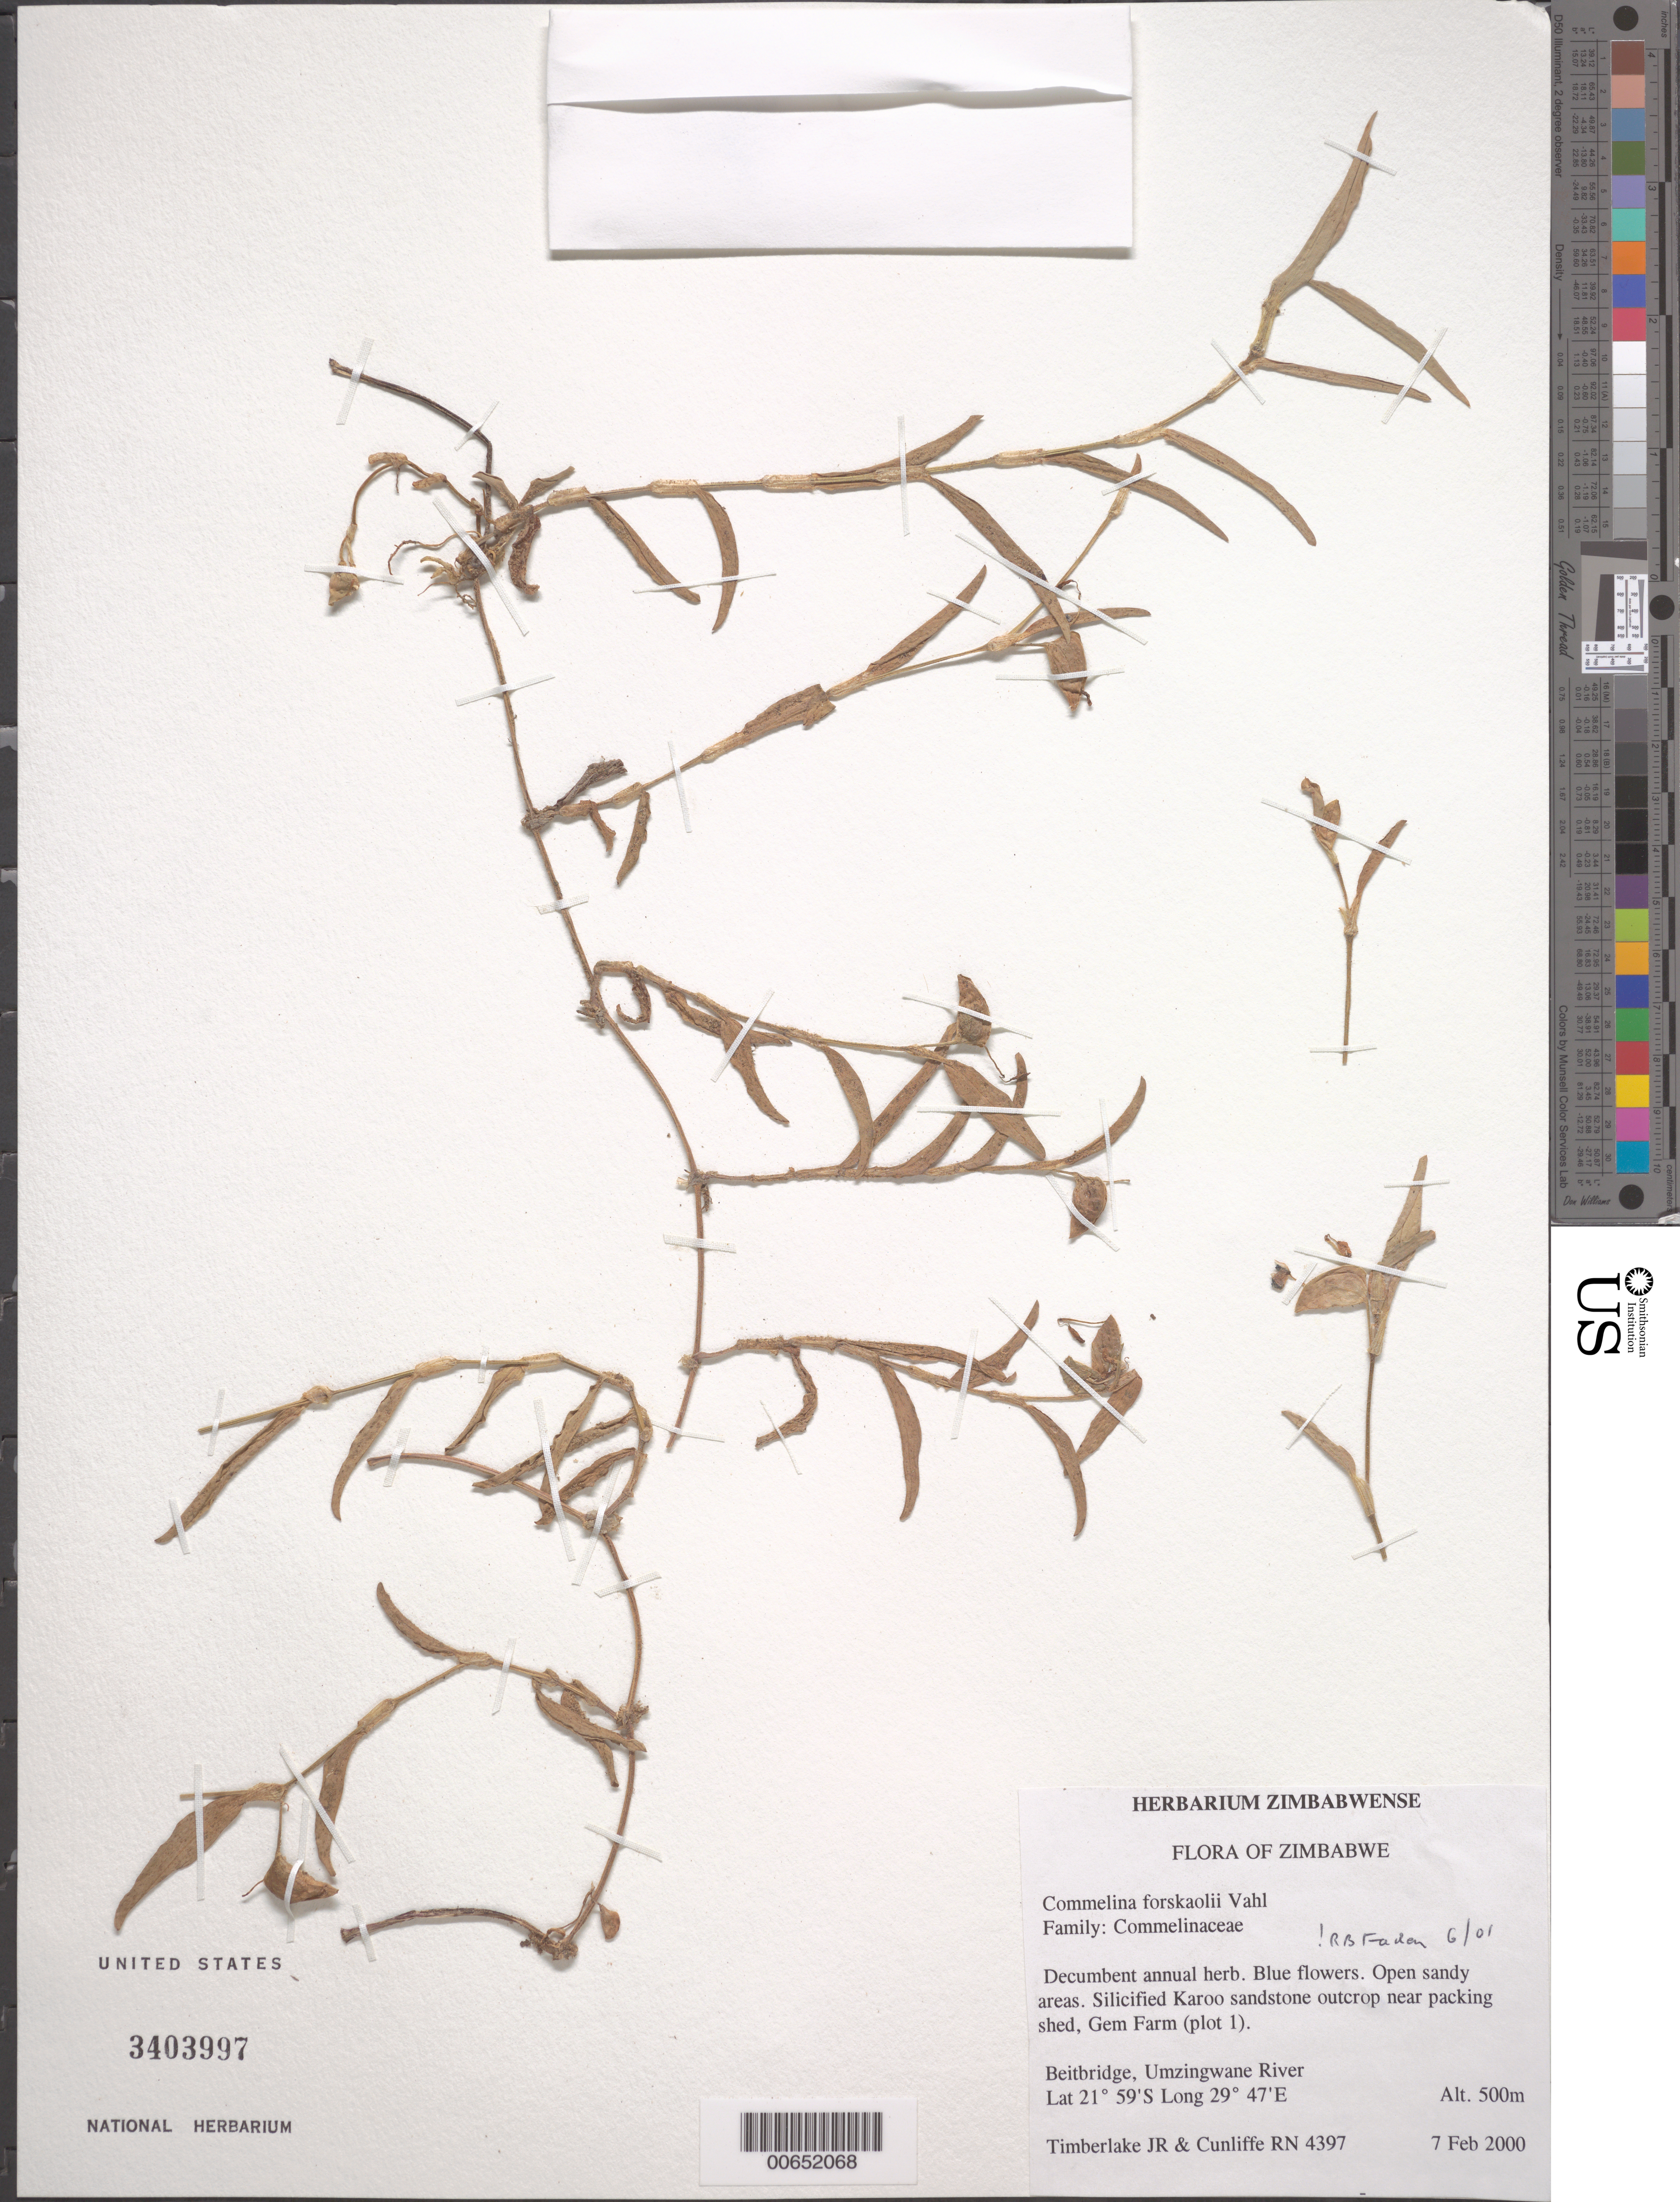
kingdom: Plantae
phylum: Tracheophyta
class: Liliopsida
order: Commelinales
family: Commelinaceae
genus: Commelina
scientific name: Commelina forskaolii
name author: Vahl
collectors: J. Timberlake & R. Cunliffe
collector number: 4397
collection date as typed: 07 02 2000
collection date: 2000-02-07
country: Zimbabwe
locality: Gem farm plot i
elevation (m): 500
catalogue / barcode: US 3403997